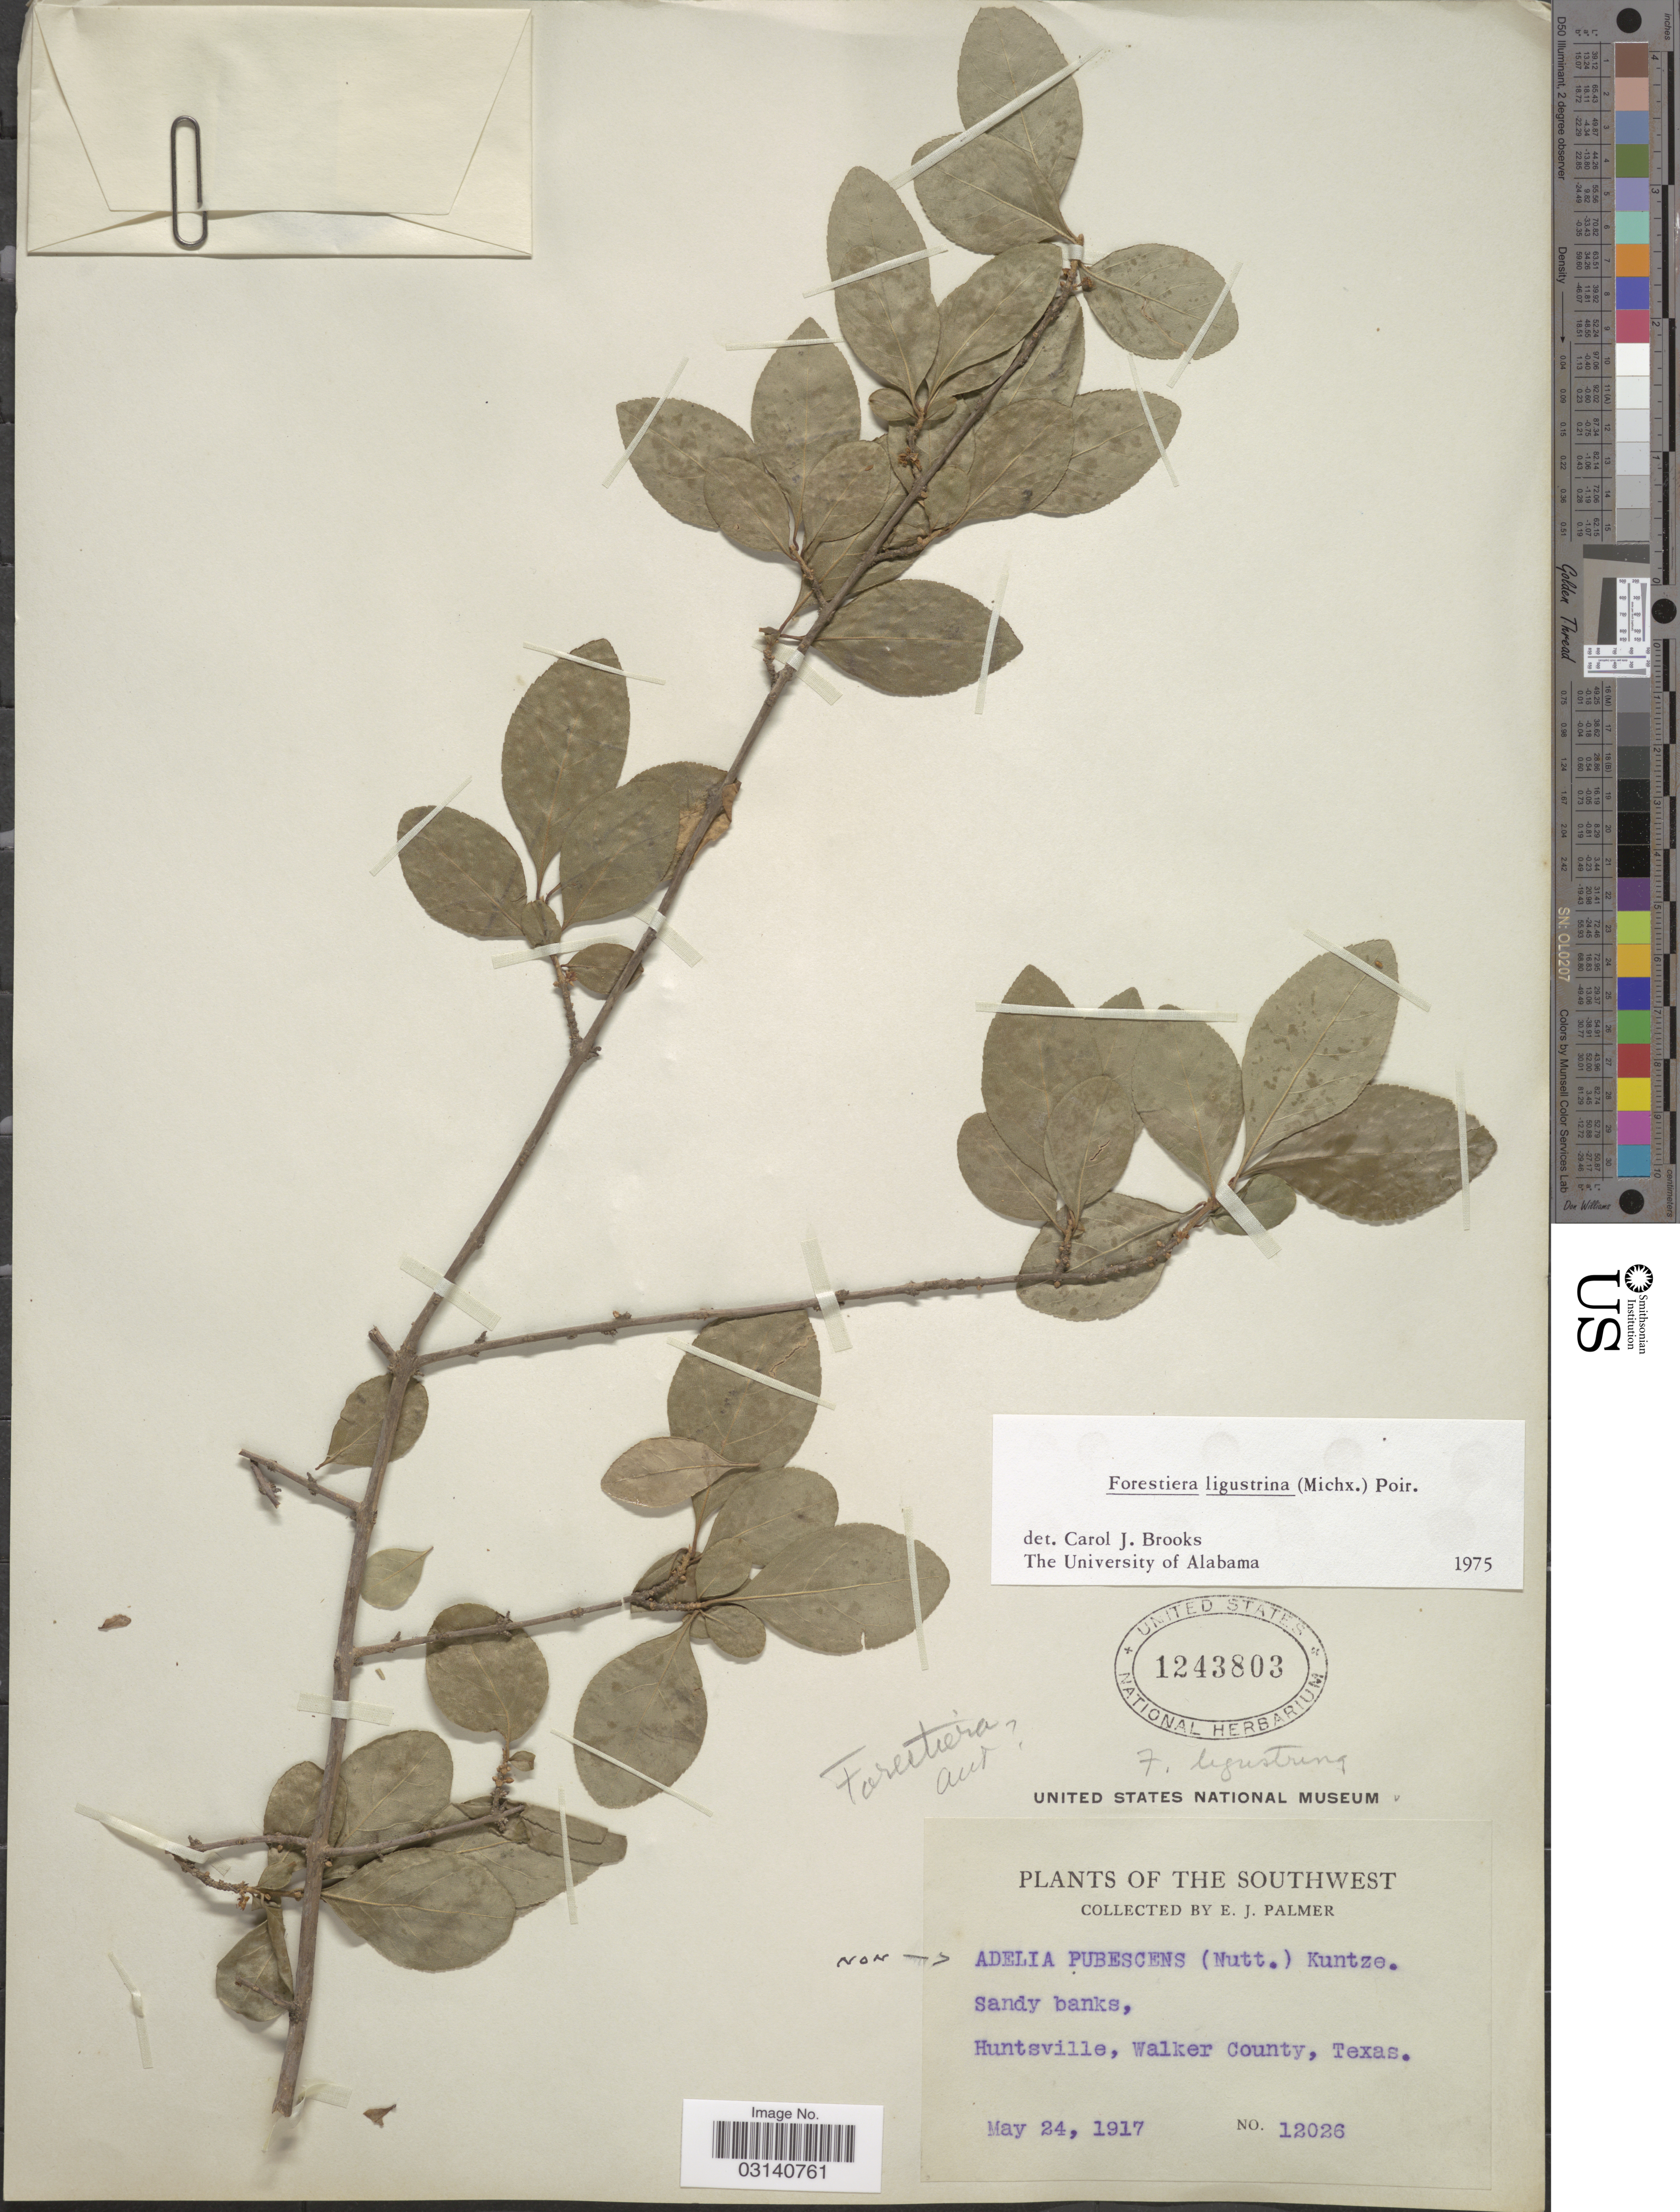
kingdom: Plantae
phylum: Tracheophyta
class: Magnoliopsida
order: Lamiales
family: Oleaceae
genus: Forestiera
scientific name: Forestiera ligustrina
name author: (Michx.) Poir.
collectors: E. J. Palmer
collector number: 12026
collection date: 1917-05-24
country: United States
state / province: Texas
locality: The Southwest, Huntsville, Walker County, Texas.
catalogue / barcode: US 1243803